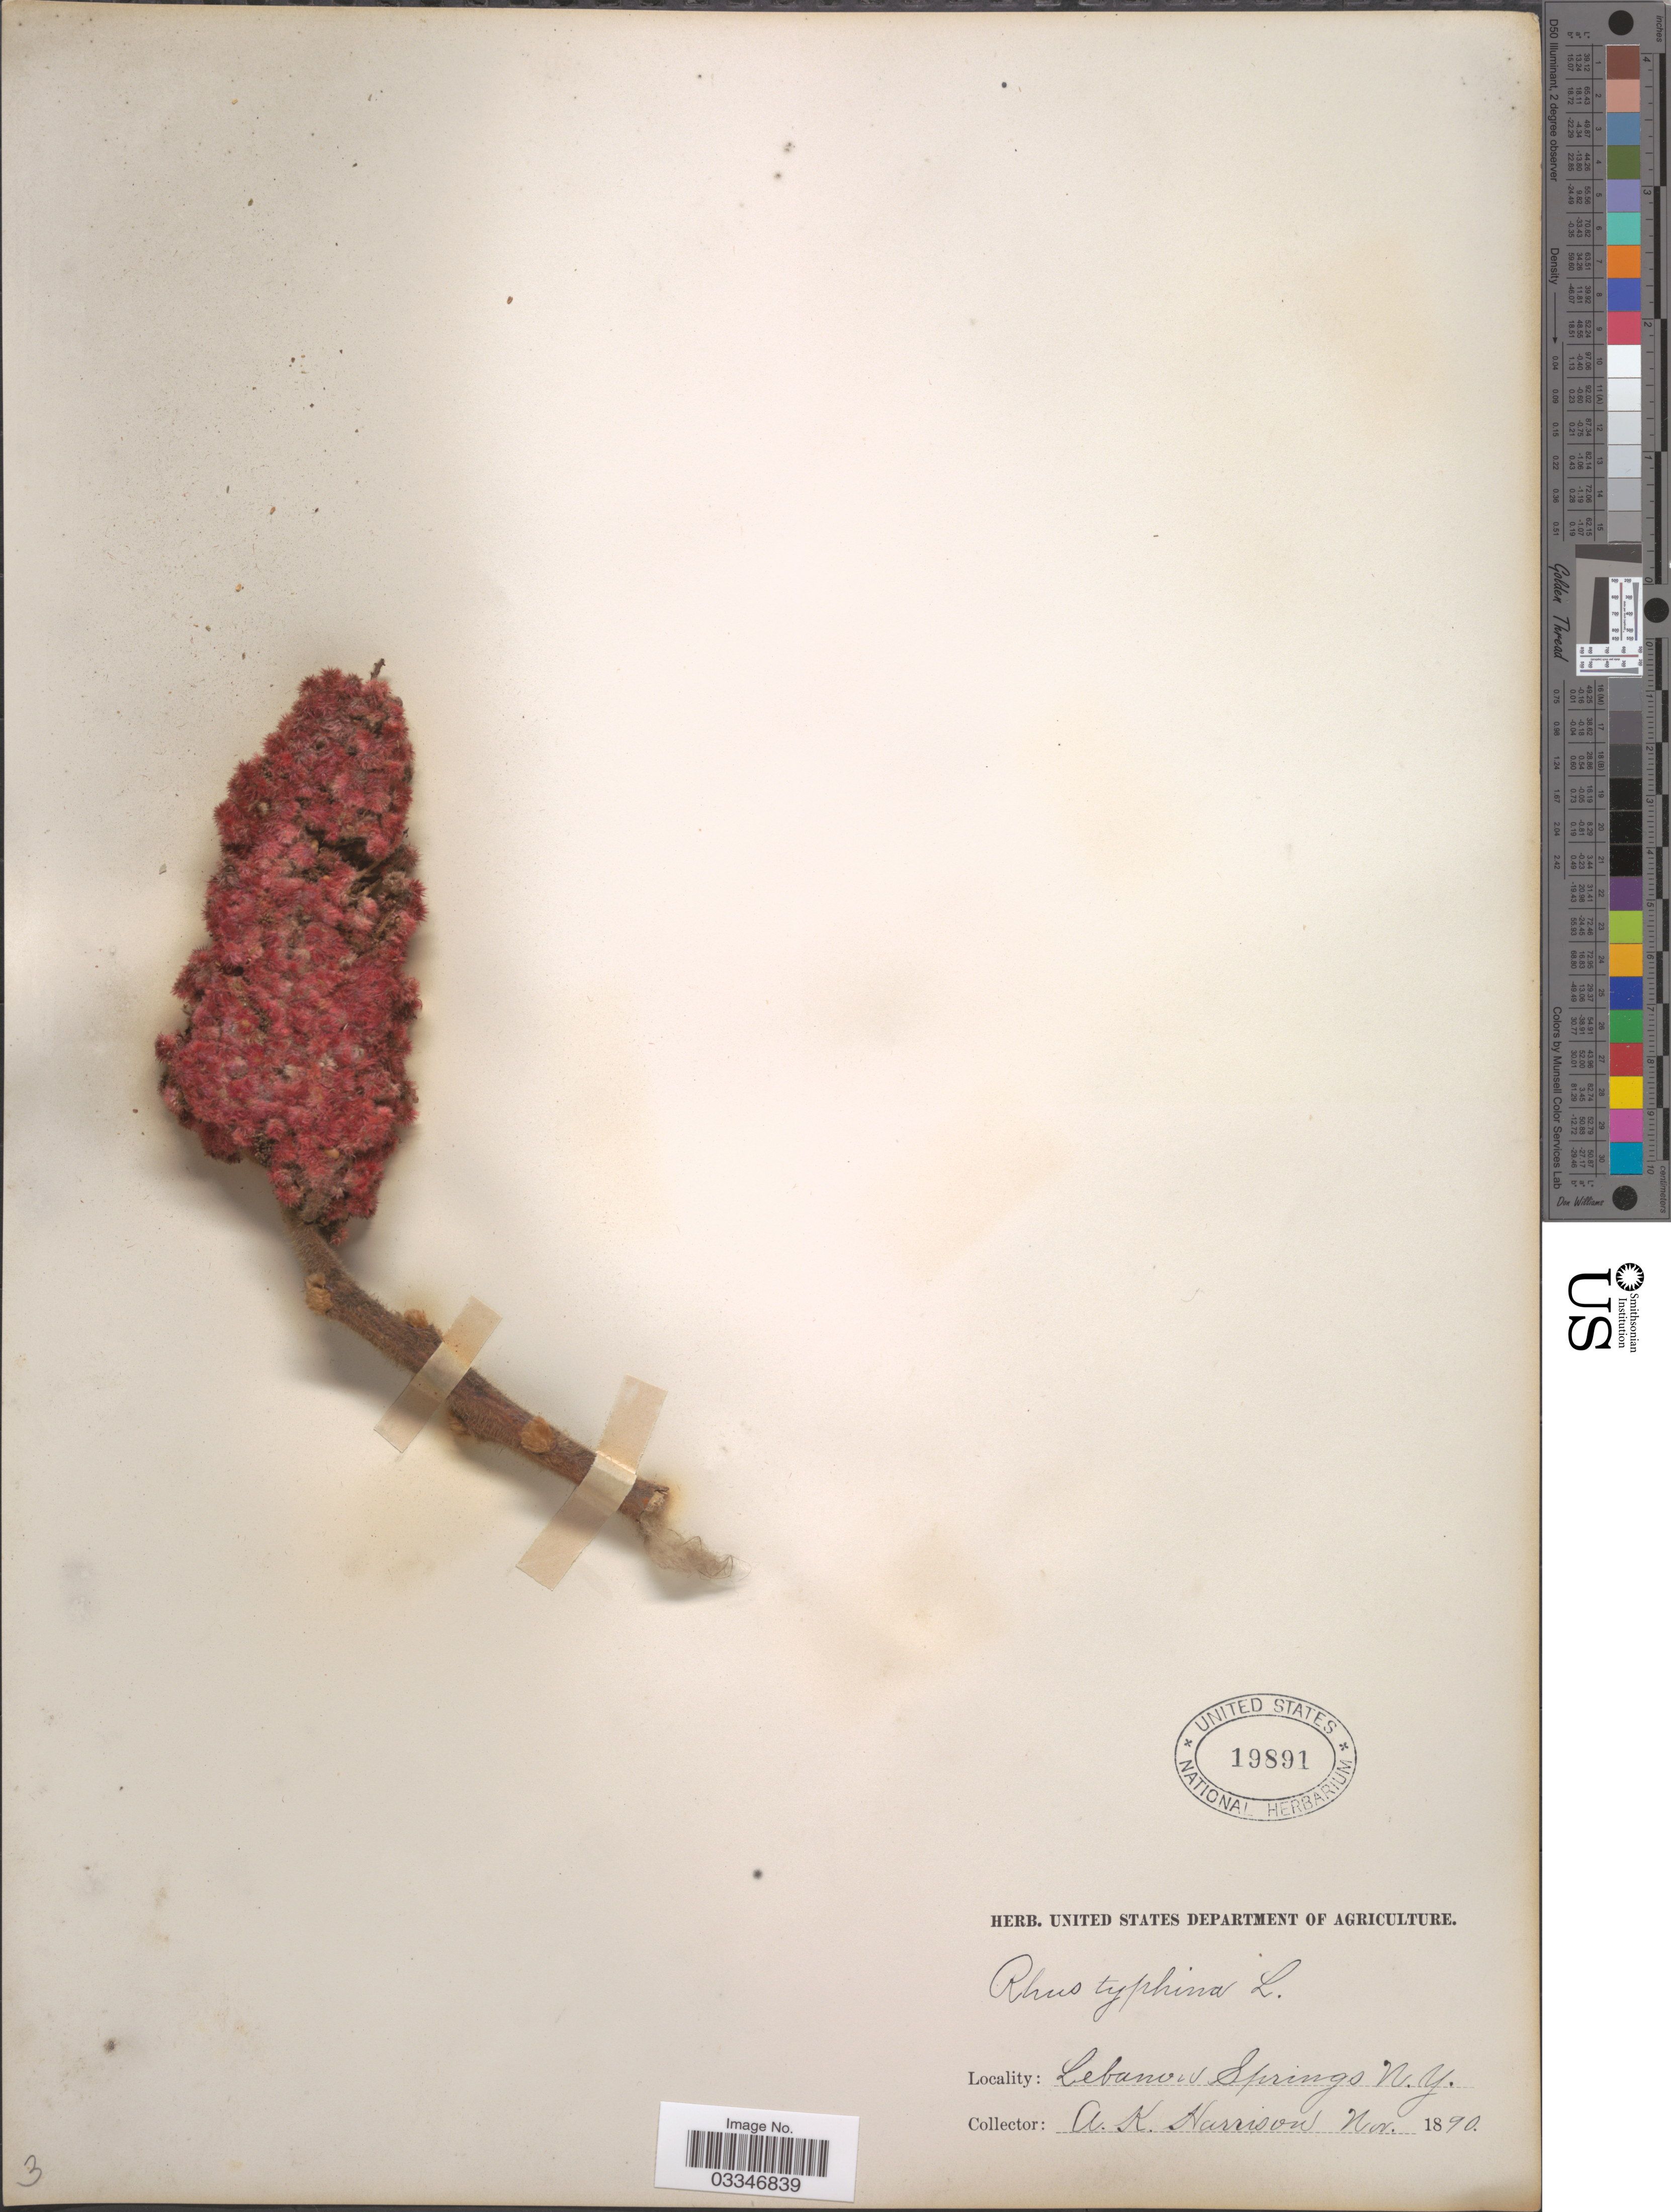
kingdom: Plantae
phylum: Tracheophyta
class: Magnoliopsida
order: Sapindales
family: Anacardiaceae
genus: Rhus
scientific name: Rhus typhina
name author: L.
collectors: A. K. Harrison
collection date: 1890-11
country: United States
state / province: New York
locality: Lebanon Springs.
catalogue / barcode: US 19891